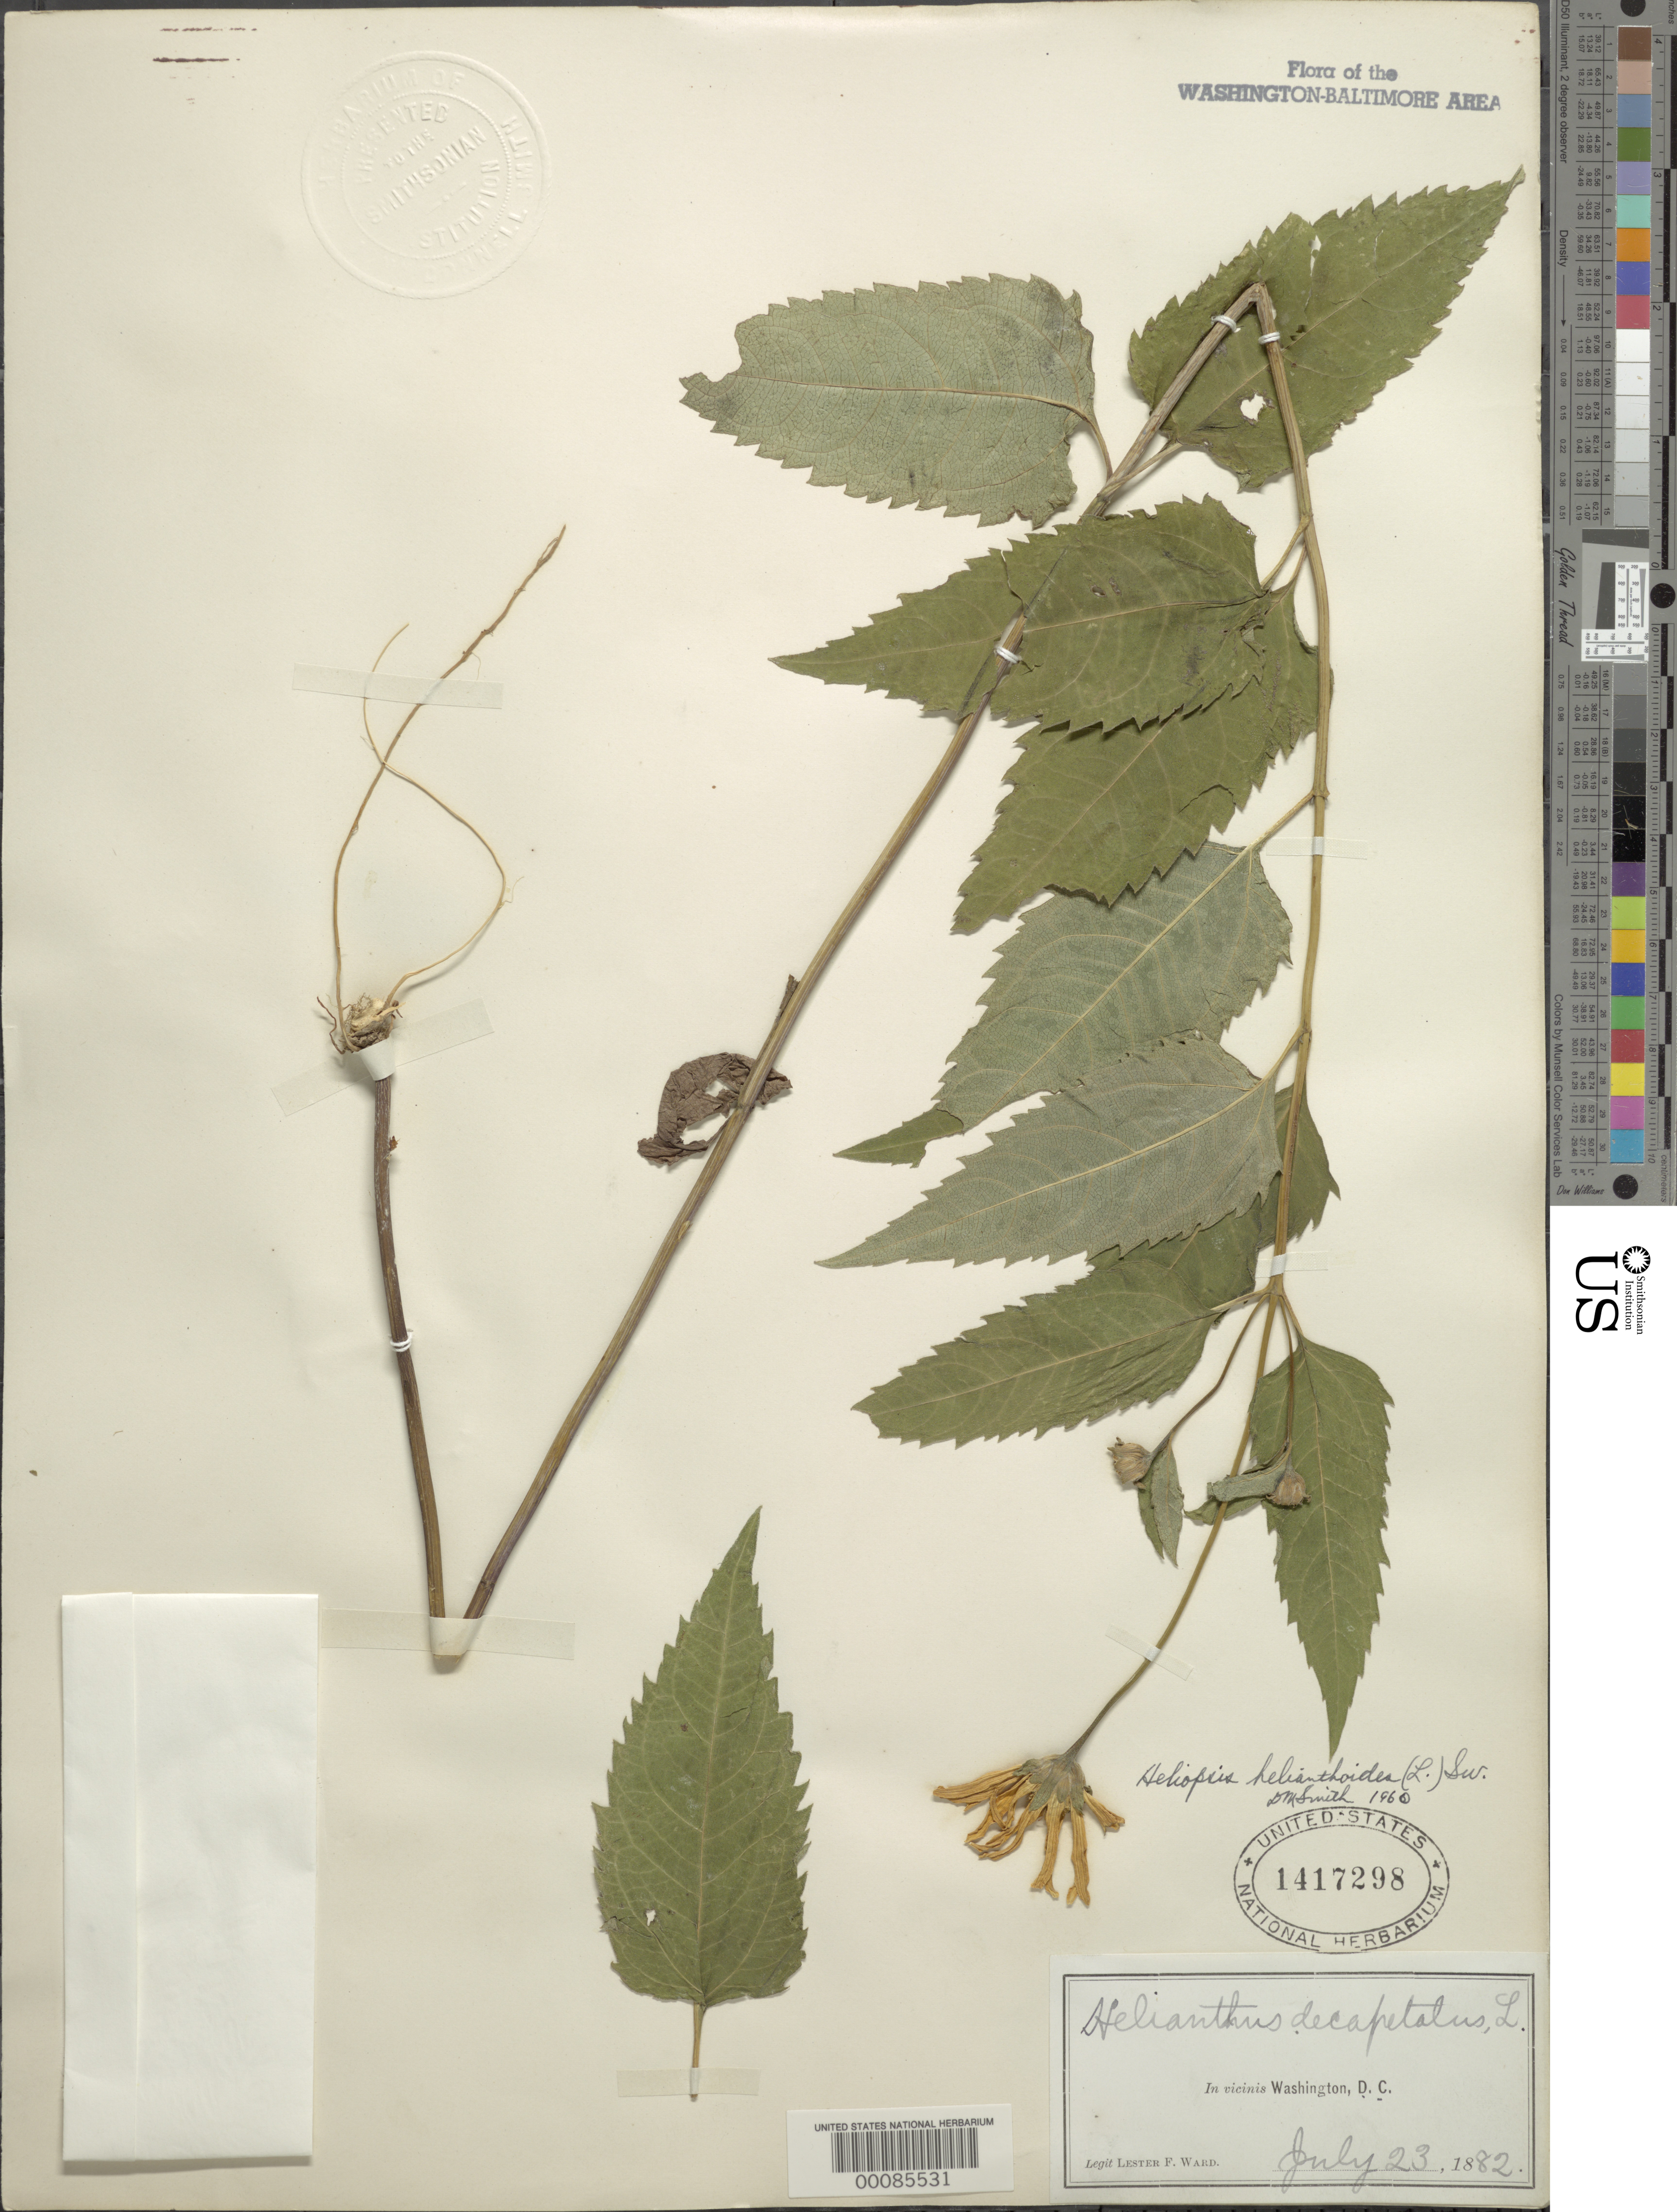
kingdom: Plantae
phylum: Tracheophyta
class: Magnoliopsida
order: Asterales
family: Asteraceae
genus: Heliopsis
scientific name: Heliopsis helianthoides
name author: (L.) Sweet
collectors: L. F. Ward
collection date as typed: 23 Jul 1882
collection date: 1882-07-23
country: United States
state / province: District of Columbia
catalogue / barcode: US 1417298